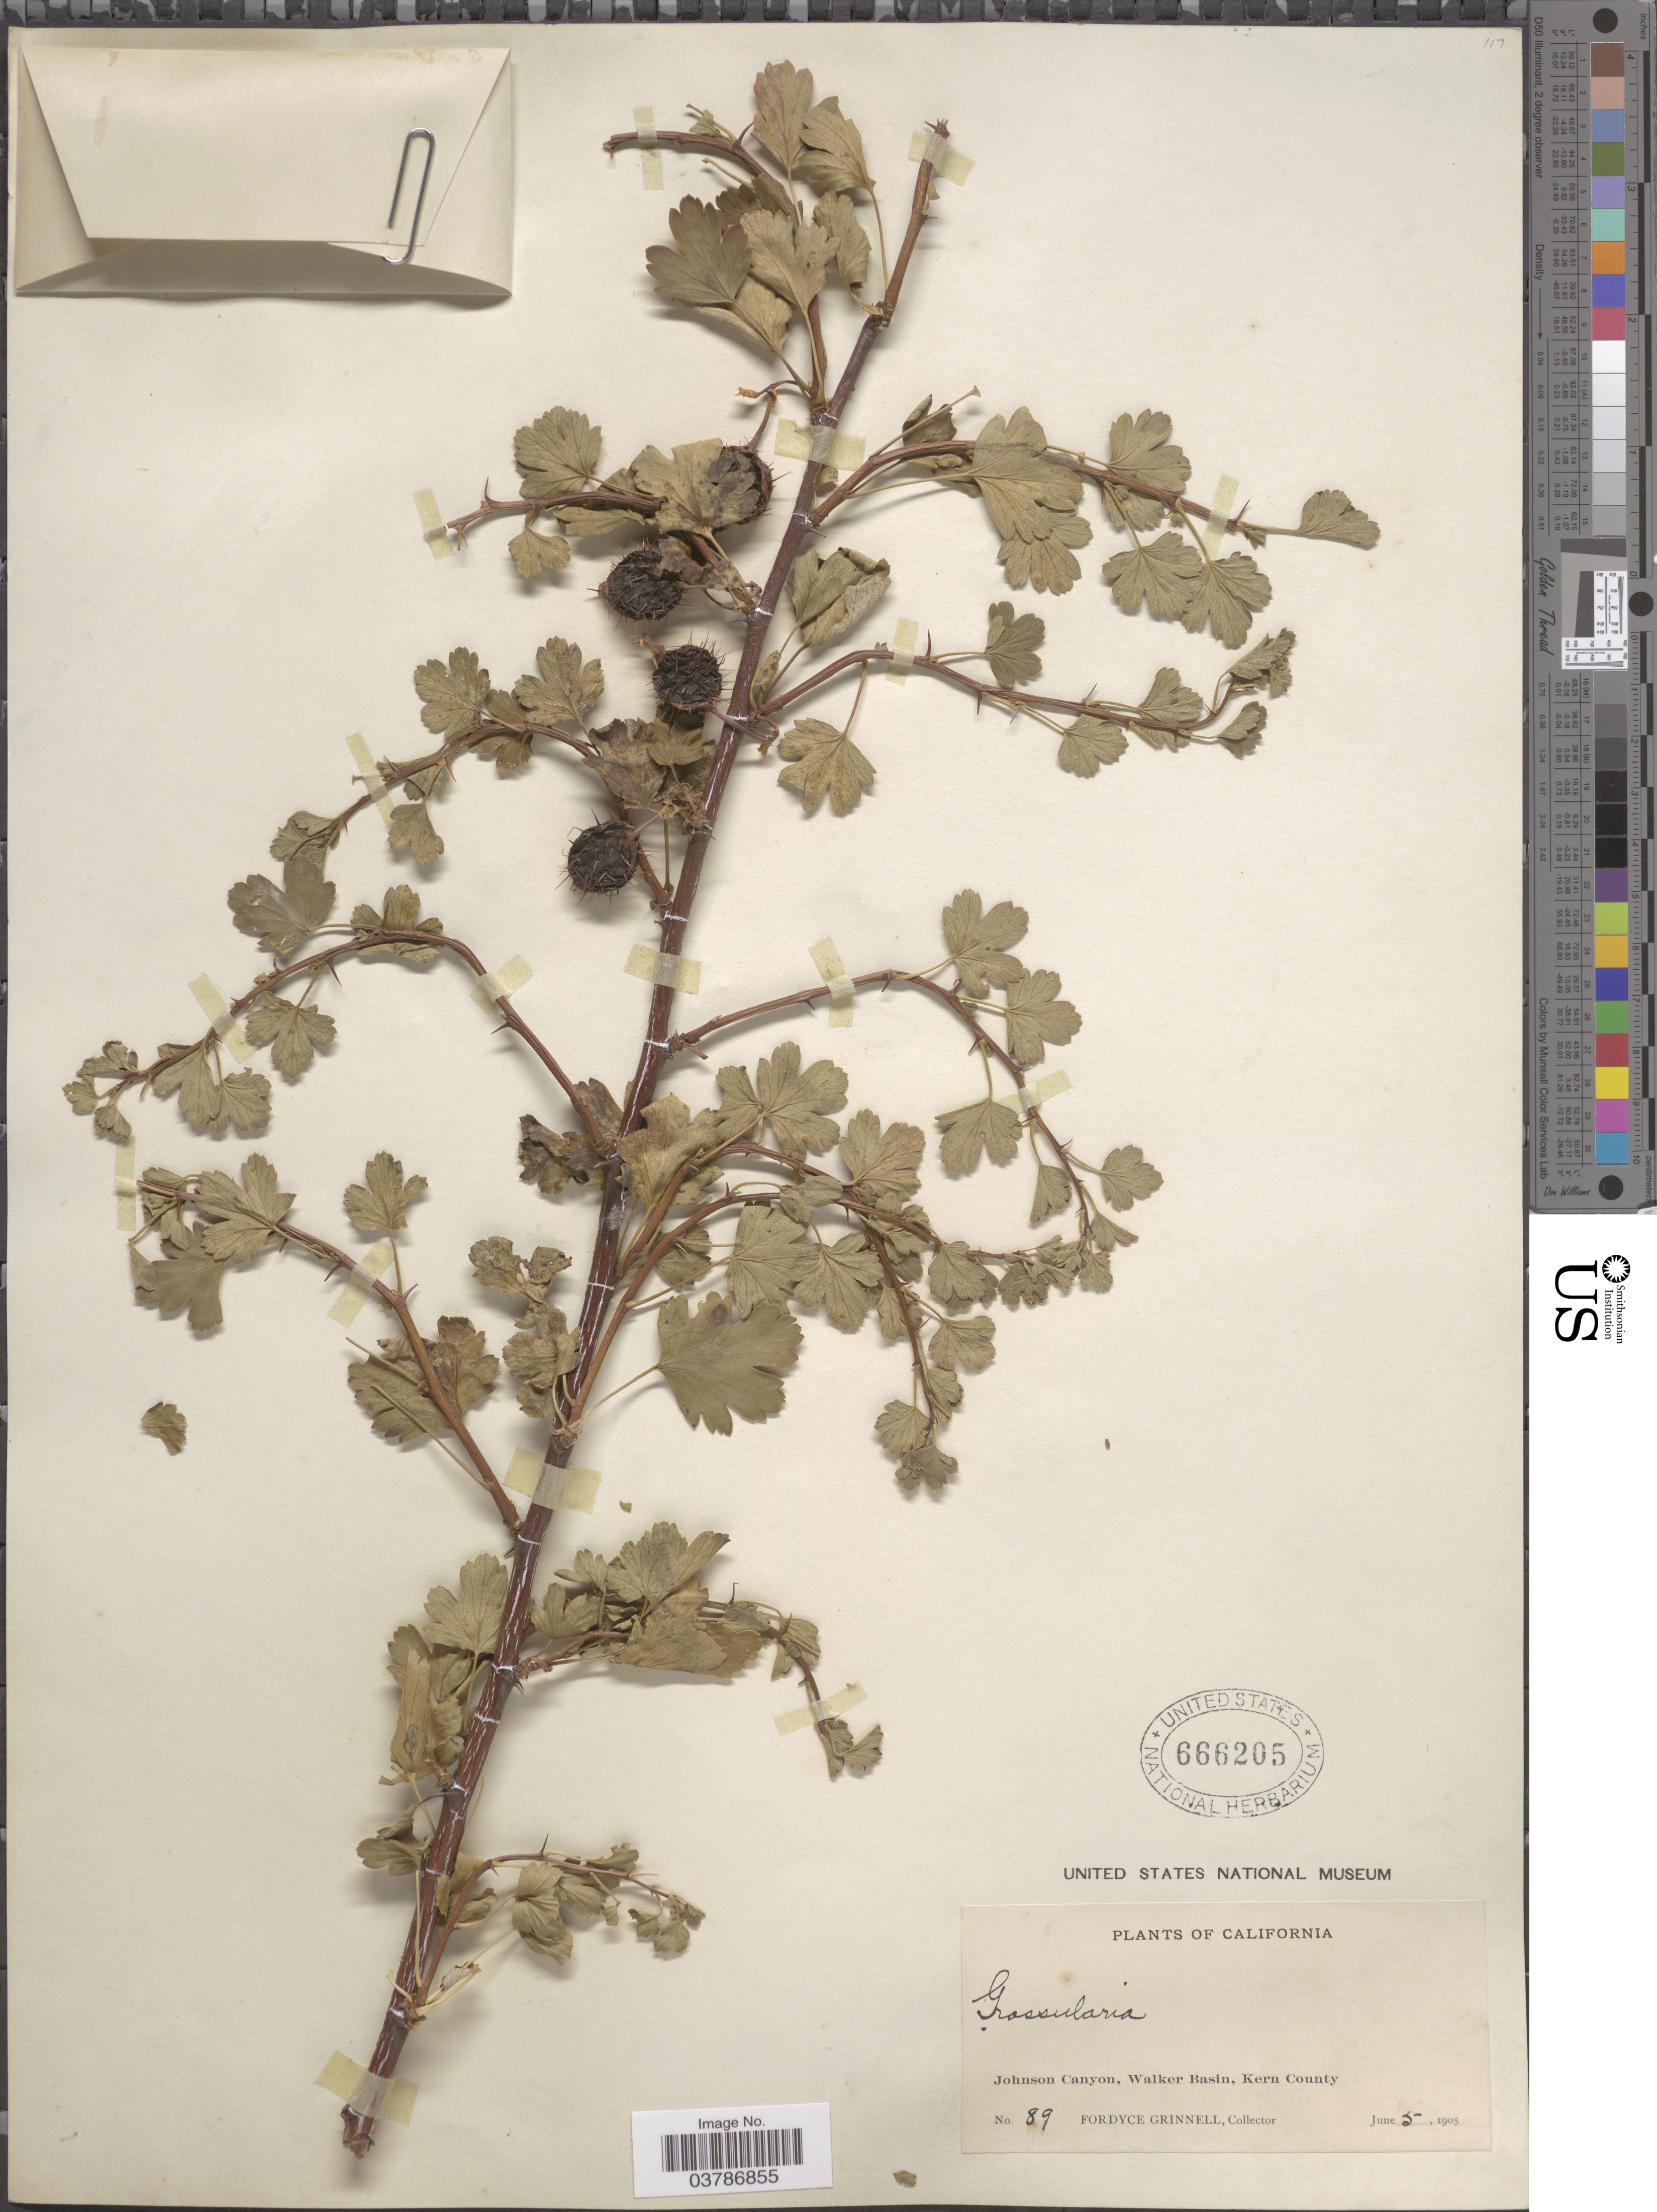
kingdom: Plantae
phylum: Tracheophyta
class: Magnoliopsida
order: Saxifragales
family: Grossulariaceae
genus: Ribes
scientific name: Ribes sp.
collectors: F. Grinnell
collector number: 89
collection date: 1905-06-05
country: United States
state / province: California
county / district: Kern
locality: Johnson Canyon, Walker Basin, Kern County.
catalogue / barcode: US 666205